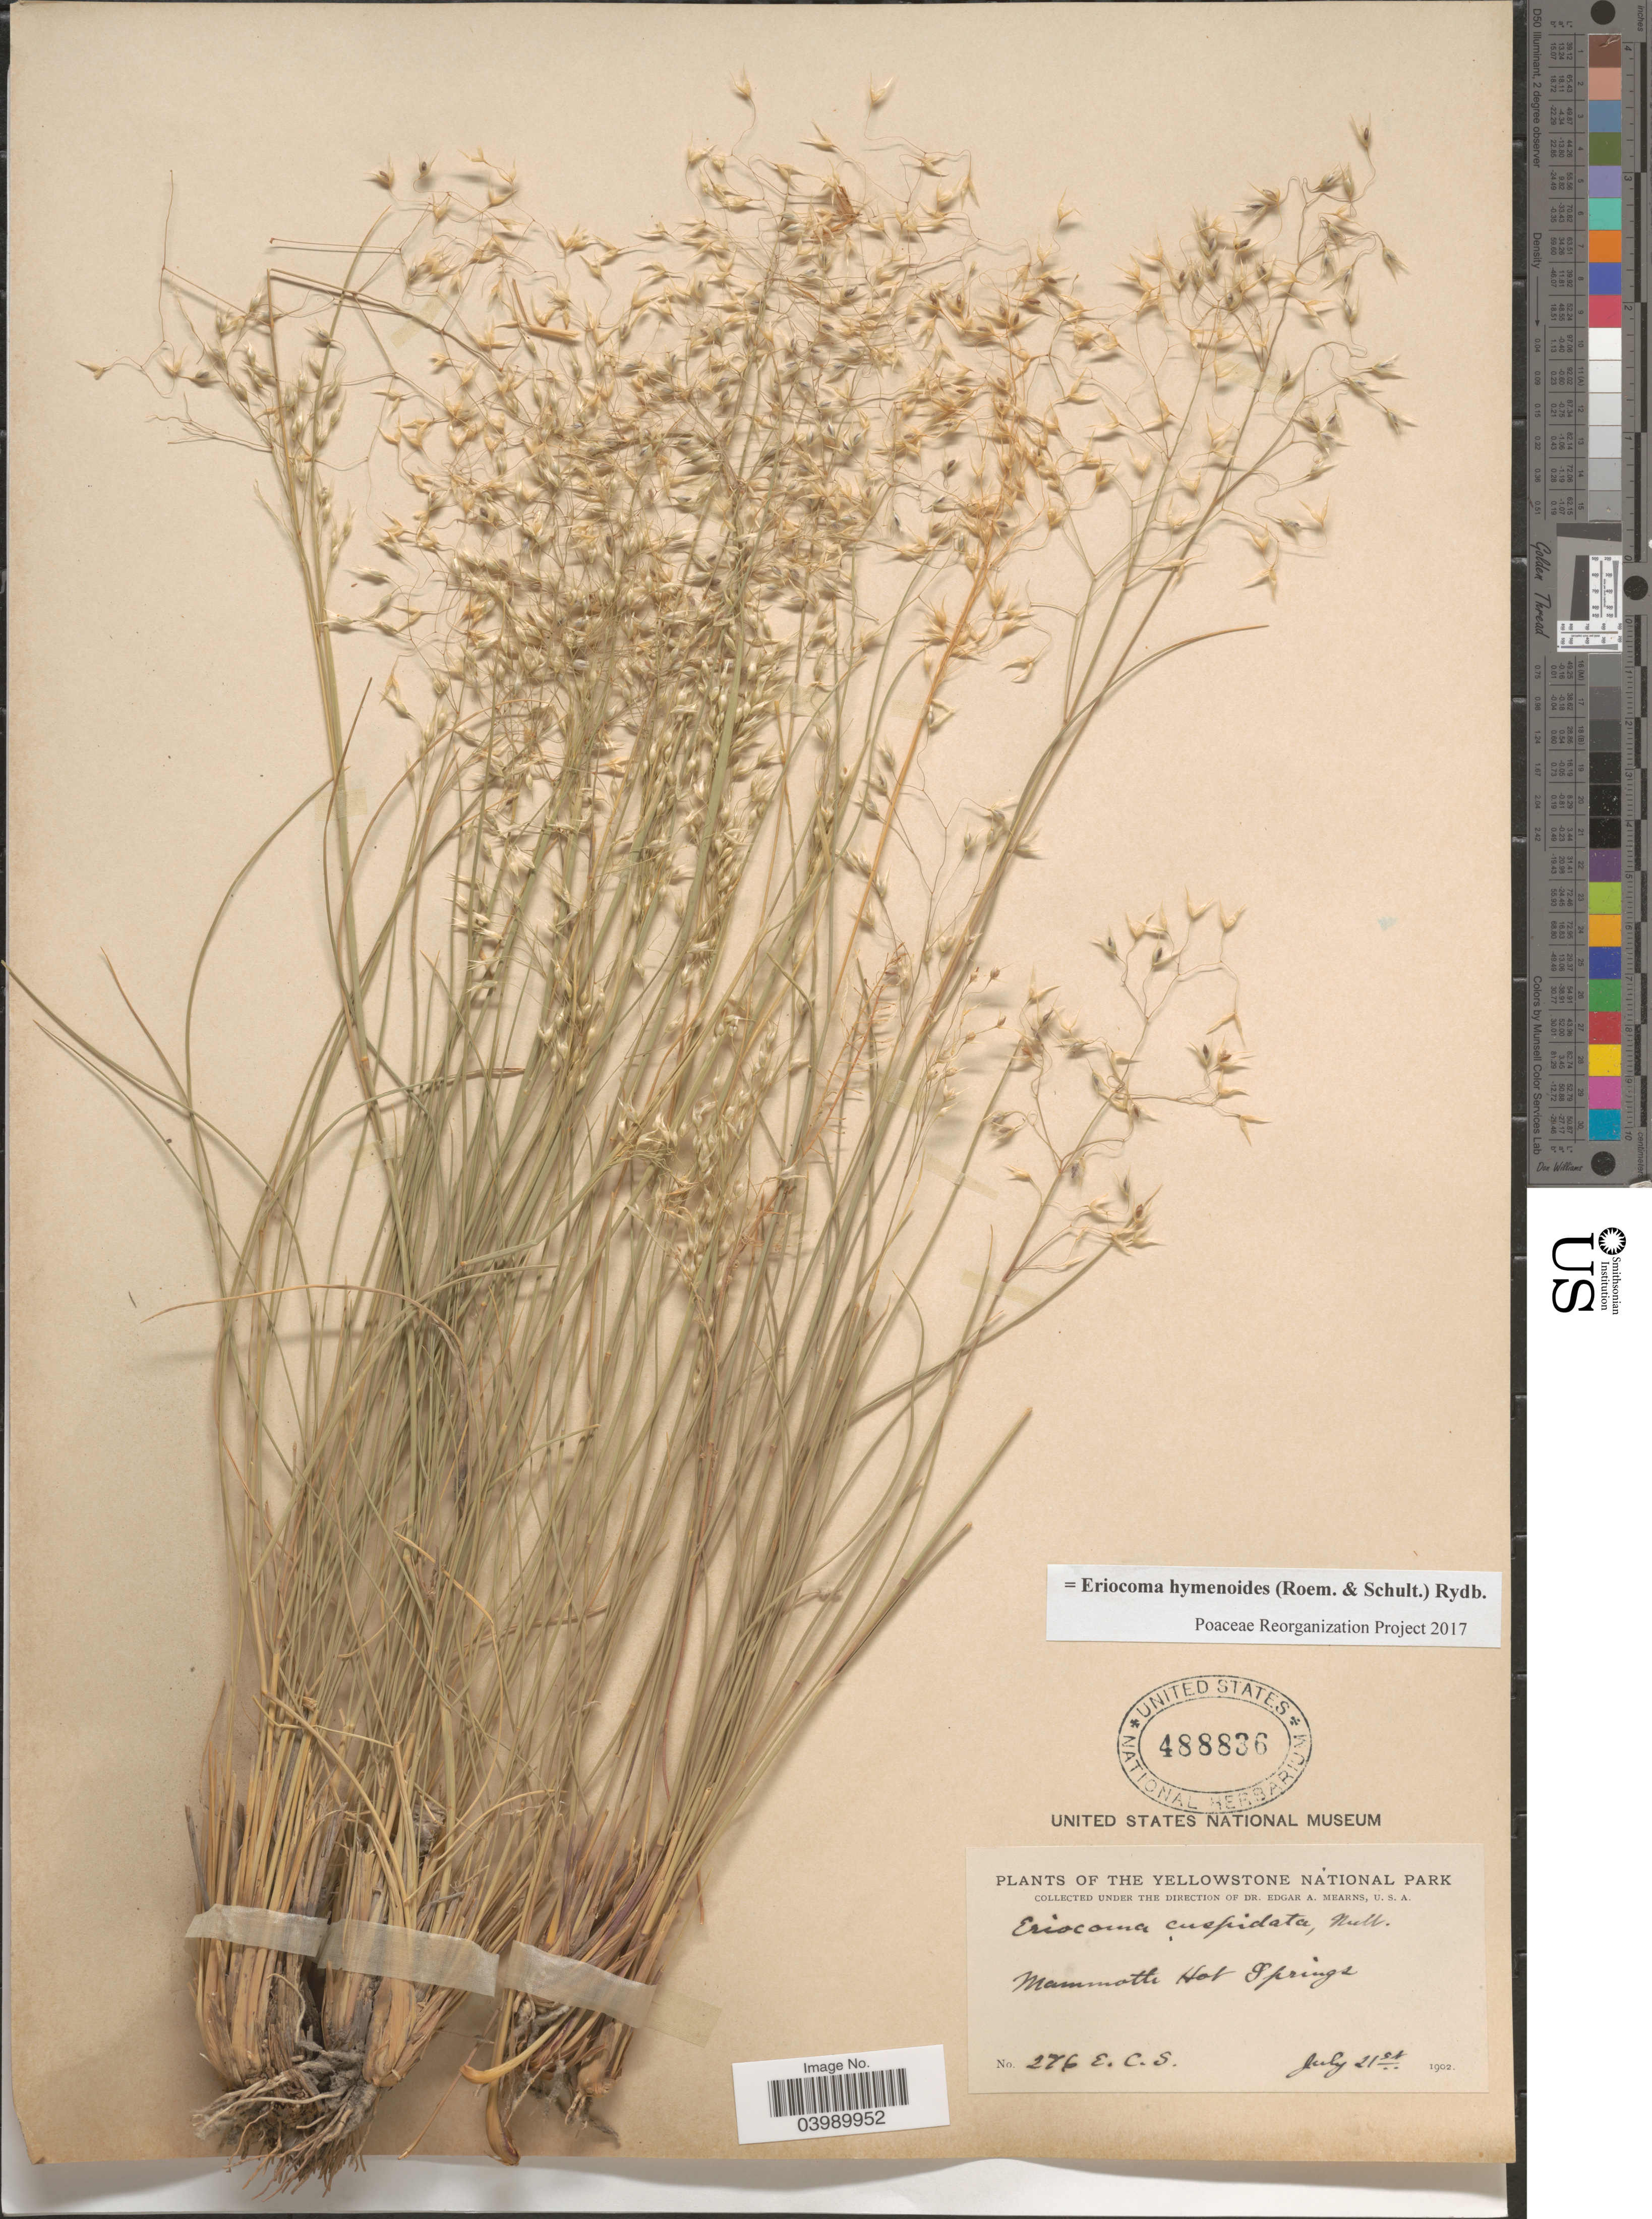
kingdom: Plantae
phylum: Tracheophyta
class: Liliopsida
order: Poales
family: Poaceae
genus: Eriocoma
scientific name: Eriocoma hymenoides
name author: (Roem. & Schult.) Rydb.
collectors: E. C. Smith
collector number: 276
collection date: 1902-07-21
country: United States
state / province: Wyoming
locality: The Yellowstone National Park. Mammoth Hot Springs.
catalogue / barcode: US 488836